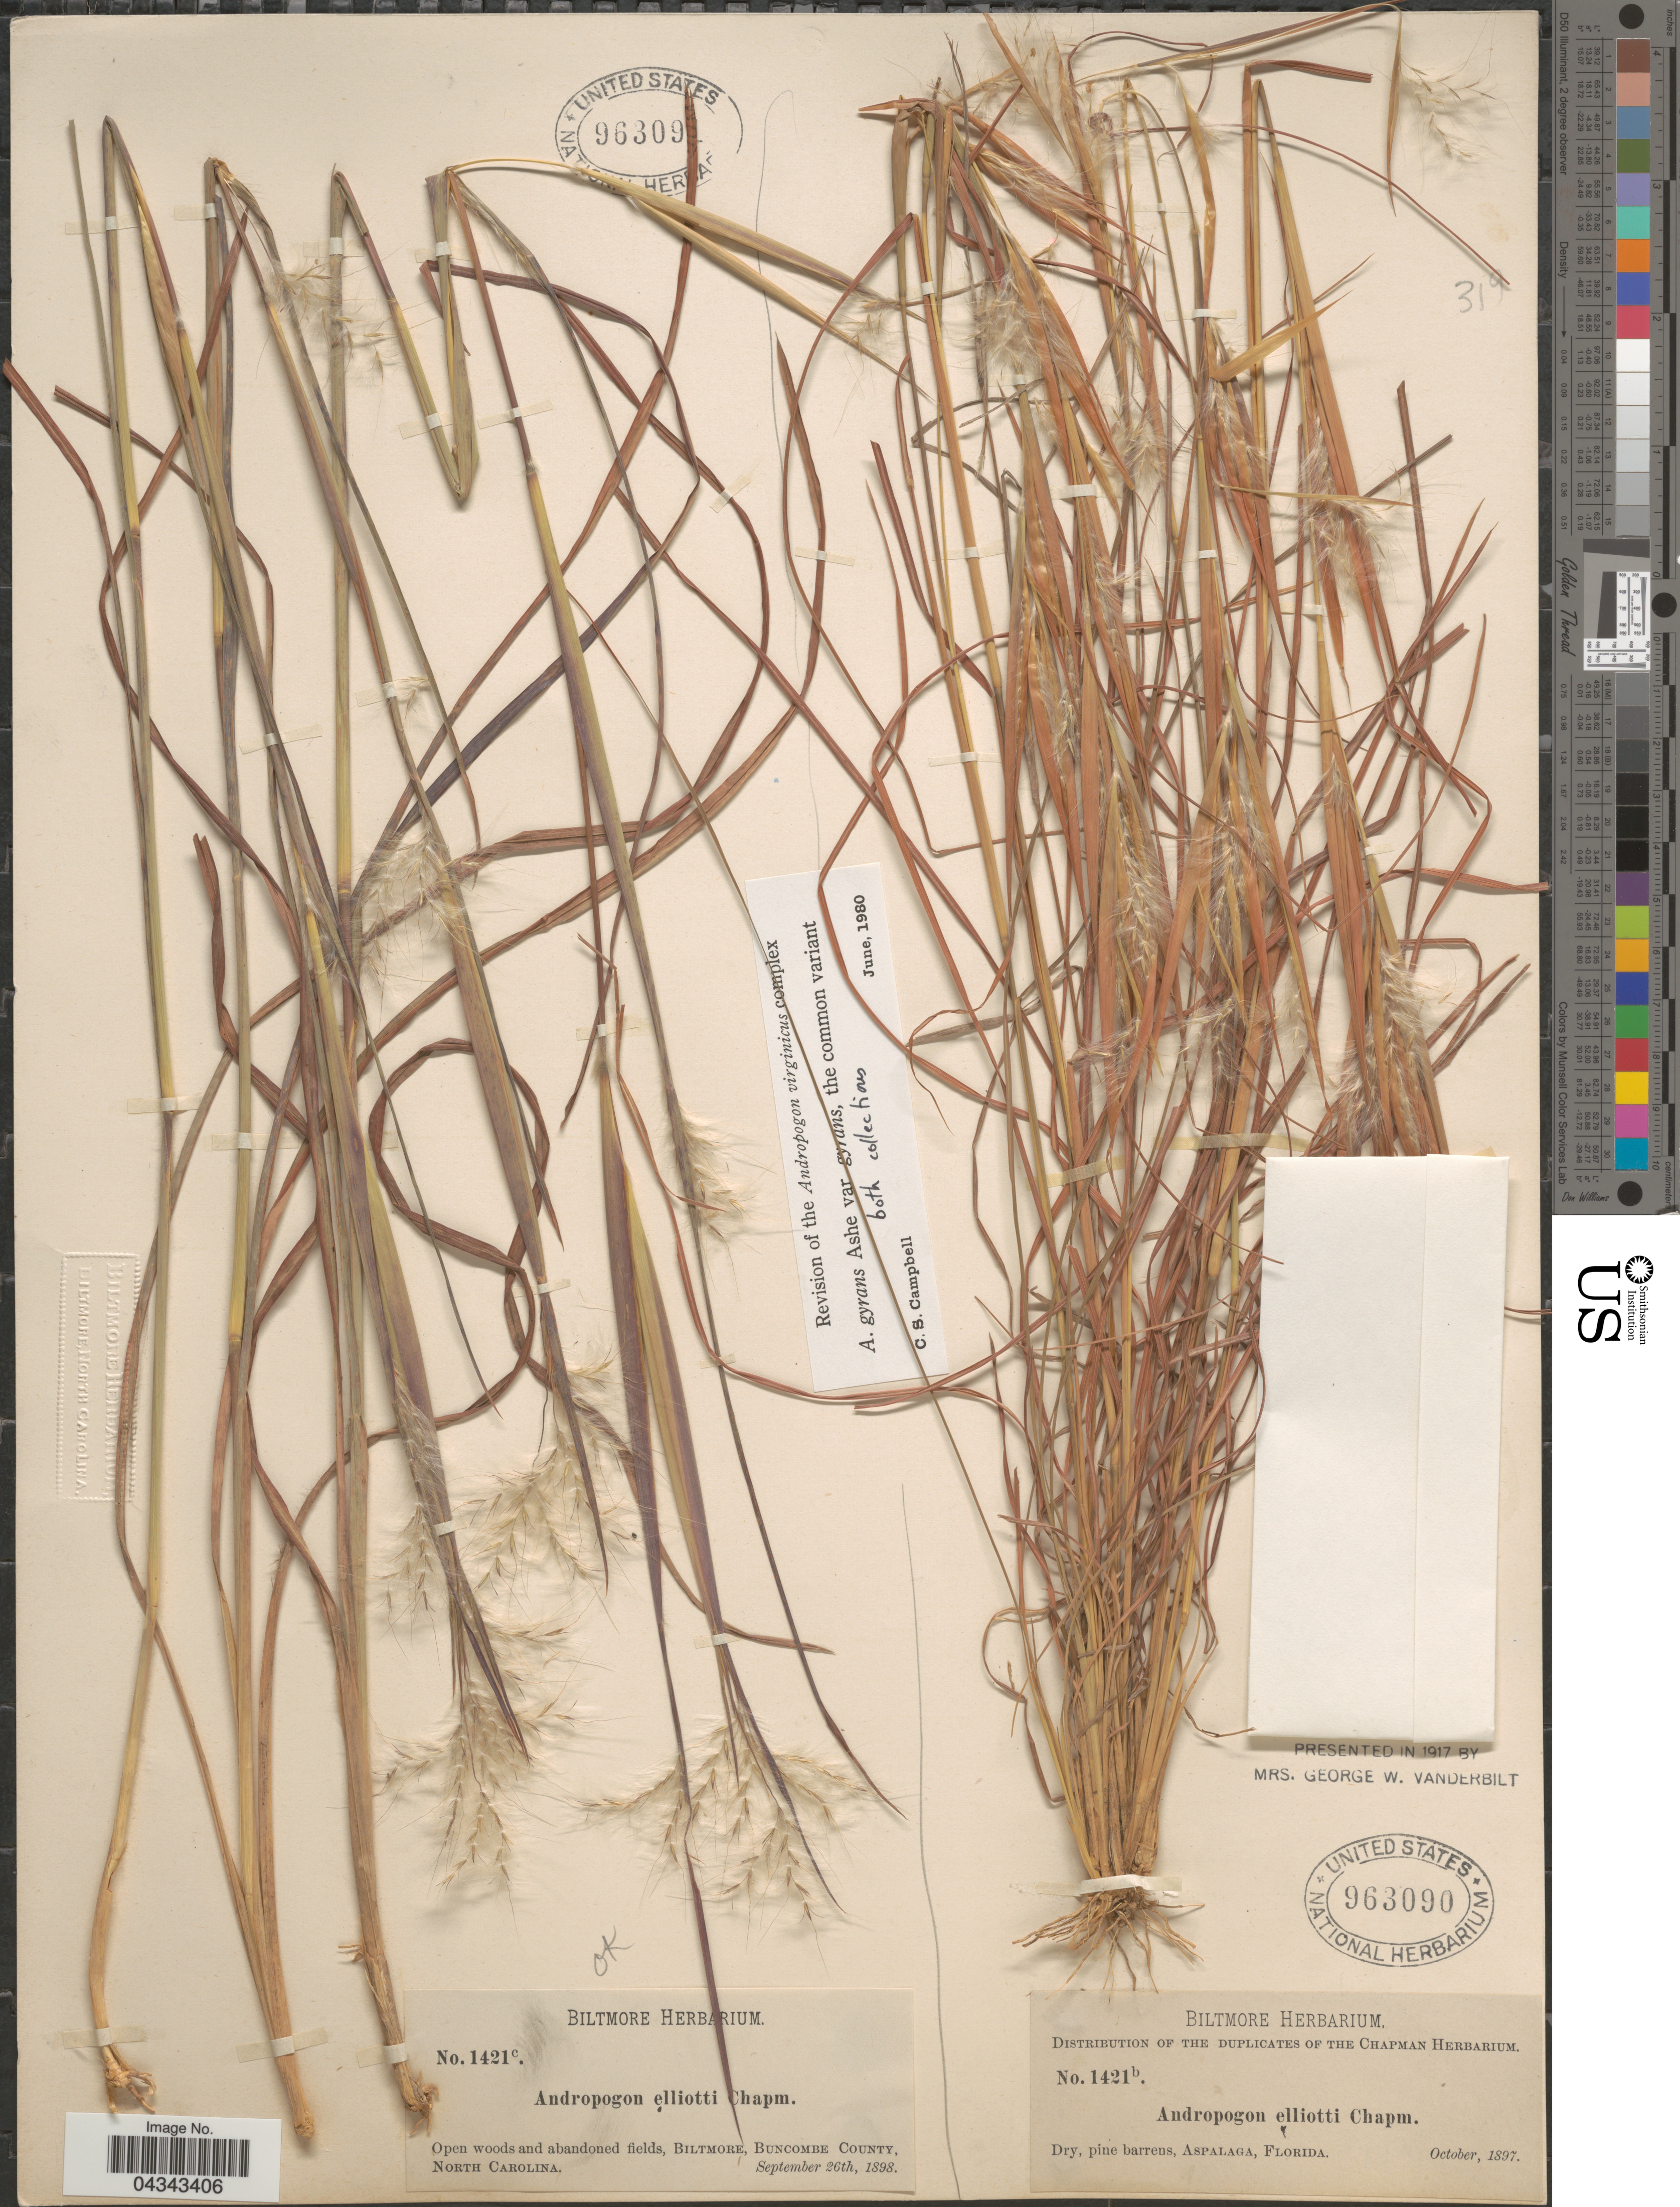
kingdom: Plantae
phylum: Tracheophyta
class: Liliopsida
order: Poales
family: Poaceae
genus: Andropogon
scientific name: Andropogon gyrans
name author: Ashe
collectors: ex herb. Biltmore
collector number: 1421b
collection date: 1897-10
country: United States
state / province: Florida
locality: Dry, pine barrens, Aspalaga.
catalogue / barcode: US 963090-2